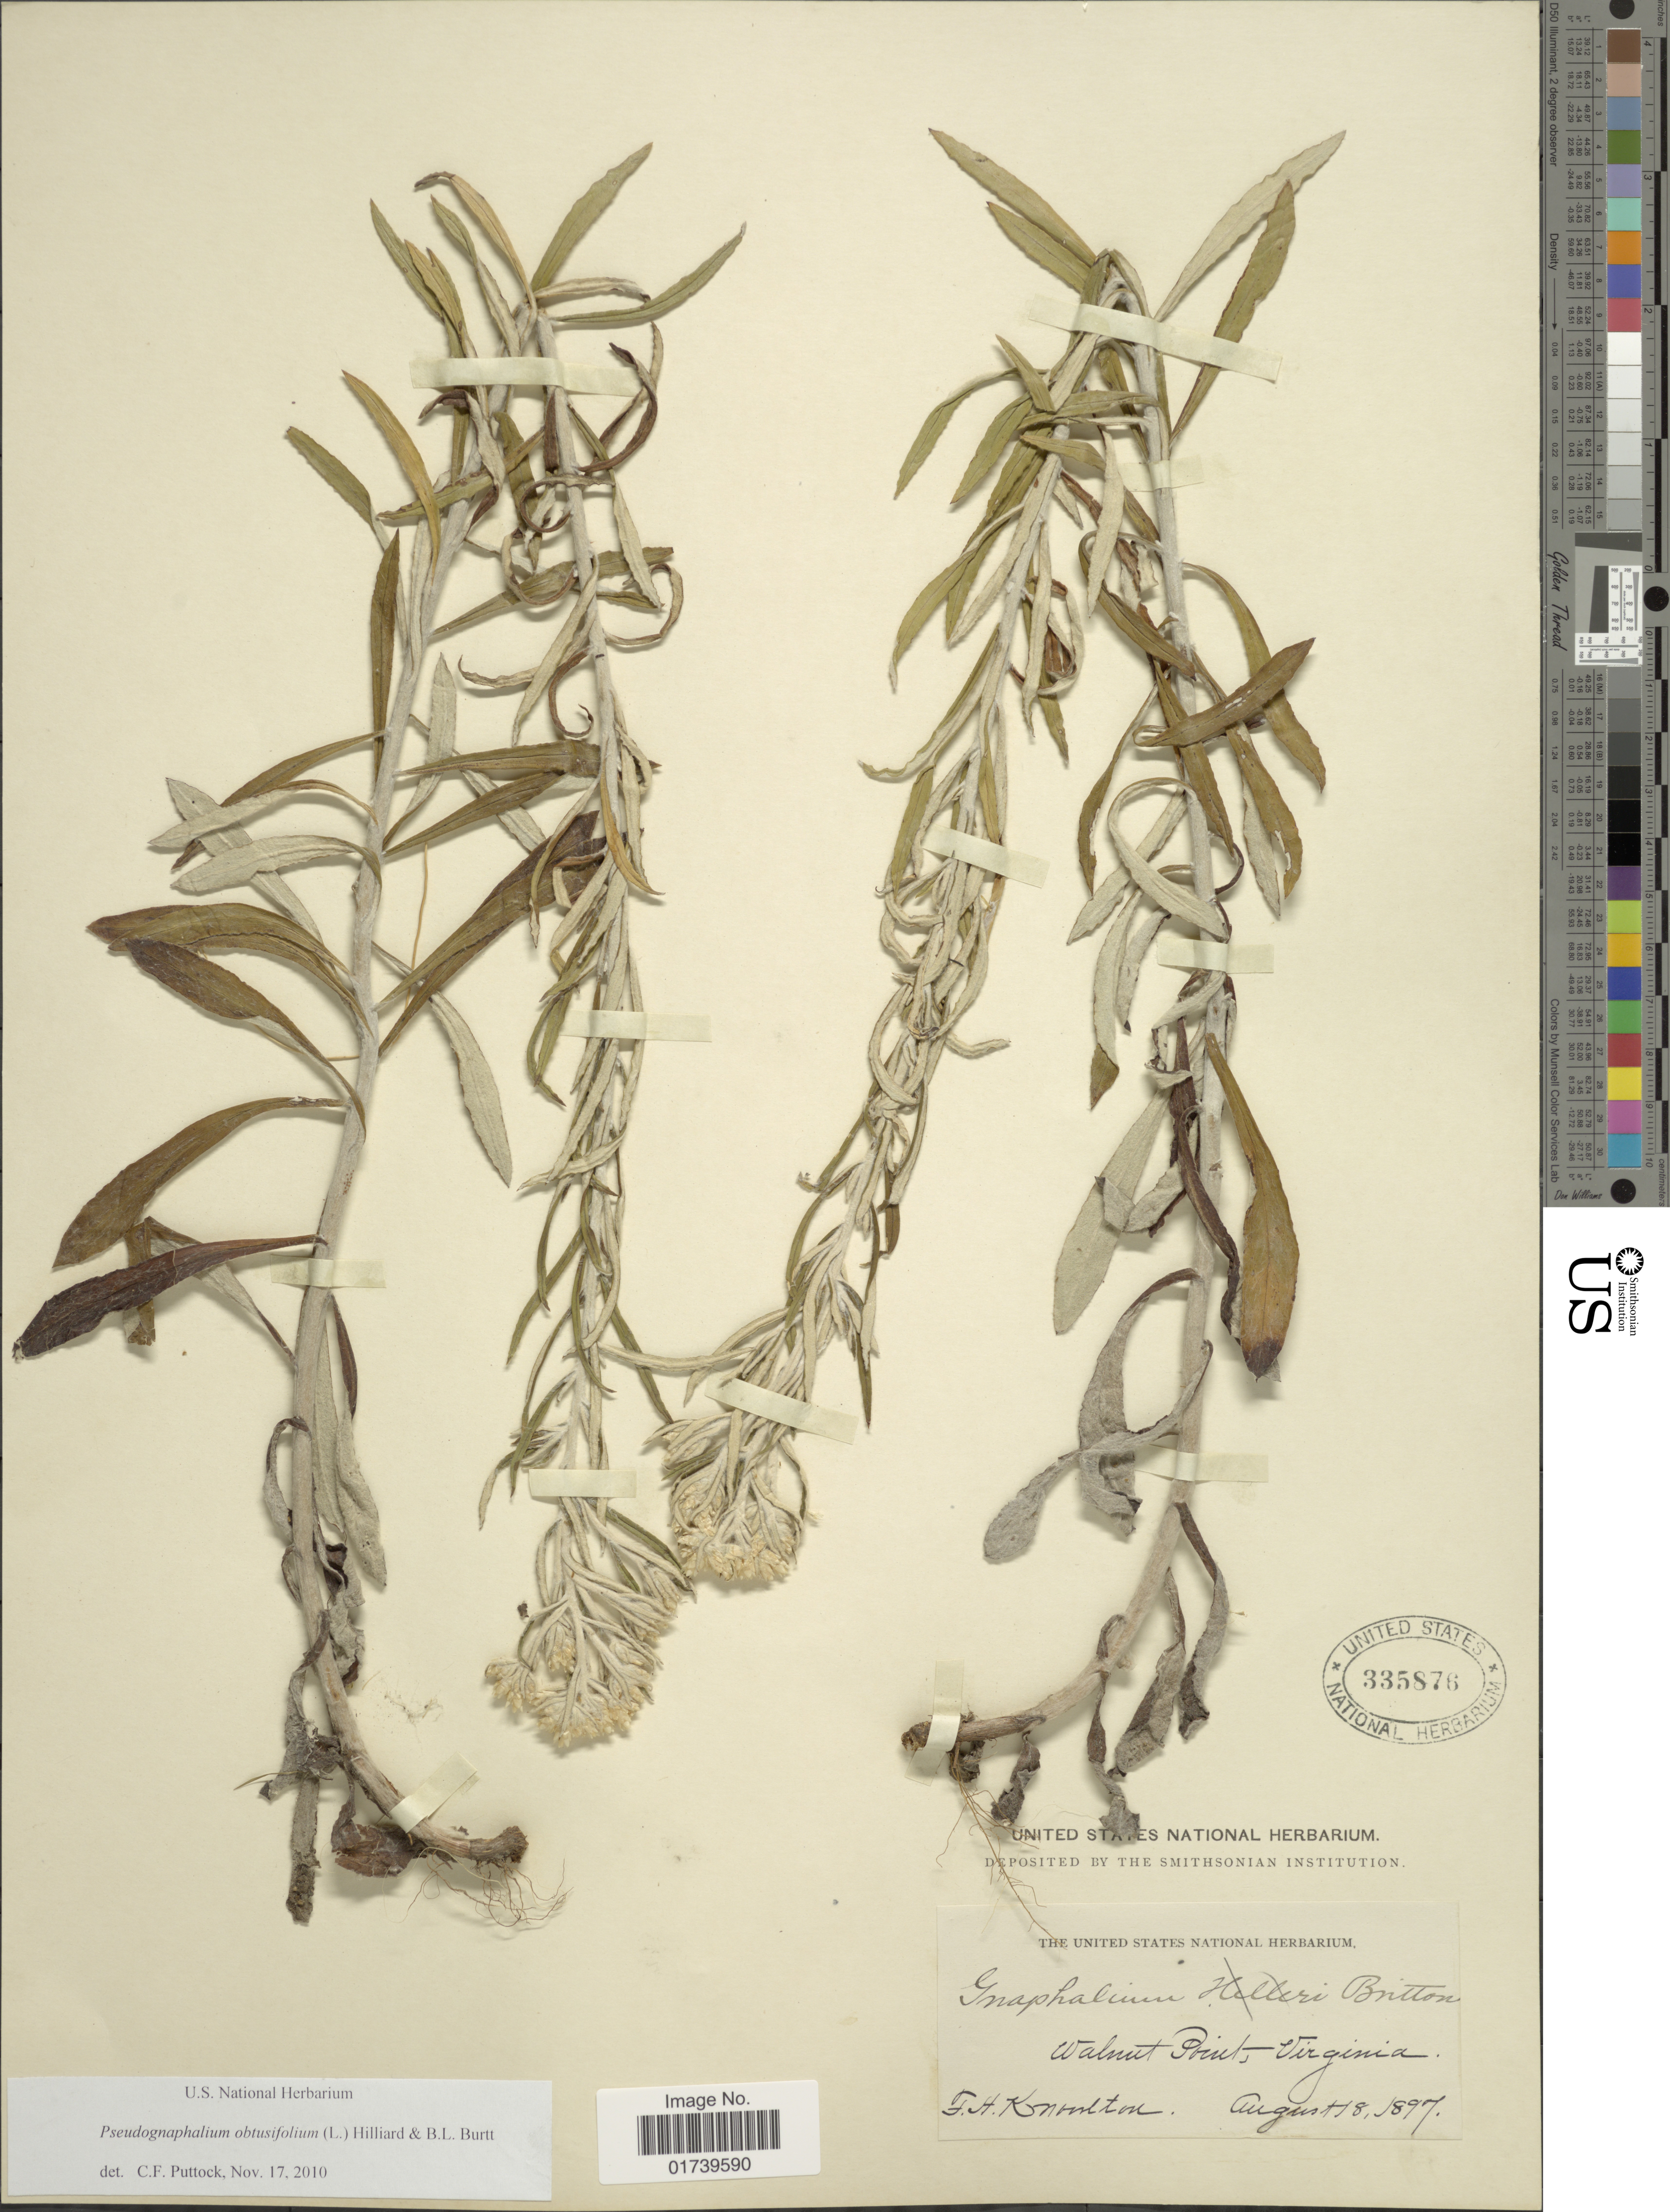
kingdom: Plantae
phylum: Tracheophyta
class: Magnoliopsida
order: Asterales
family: Asteraceae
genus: Pseudognaphalium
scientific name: Pseudognaphalium obtusifolium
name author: (L.) Hilliard & B.L. Burtt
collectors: F. H. Knowlton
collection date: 1897-08-18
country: United States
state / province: Virginia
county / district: Northumberland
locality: Walnut Point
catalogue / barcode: US 335876